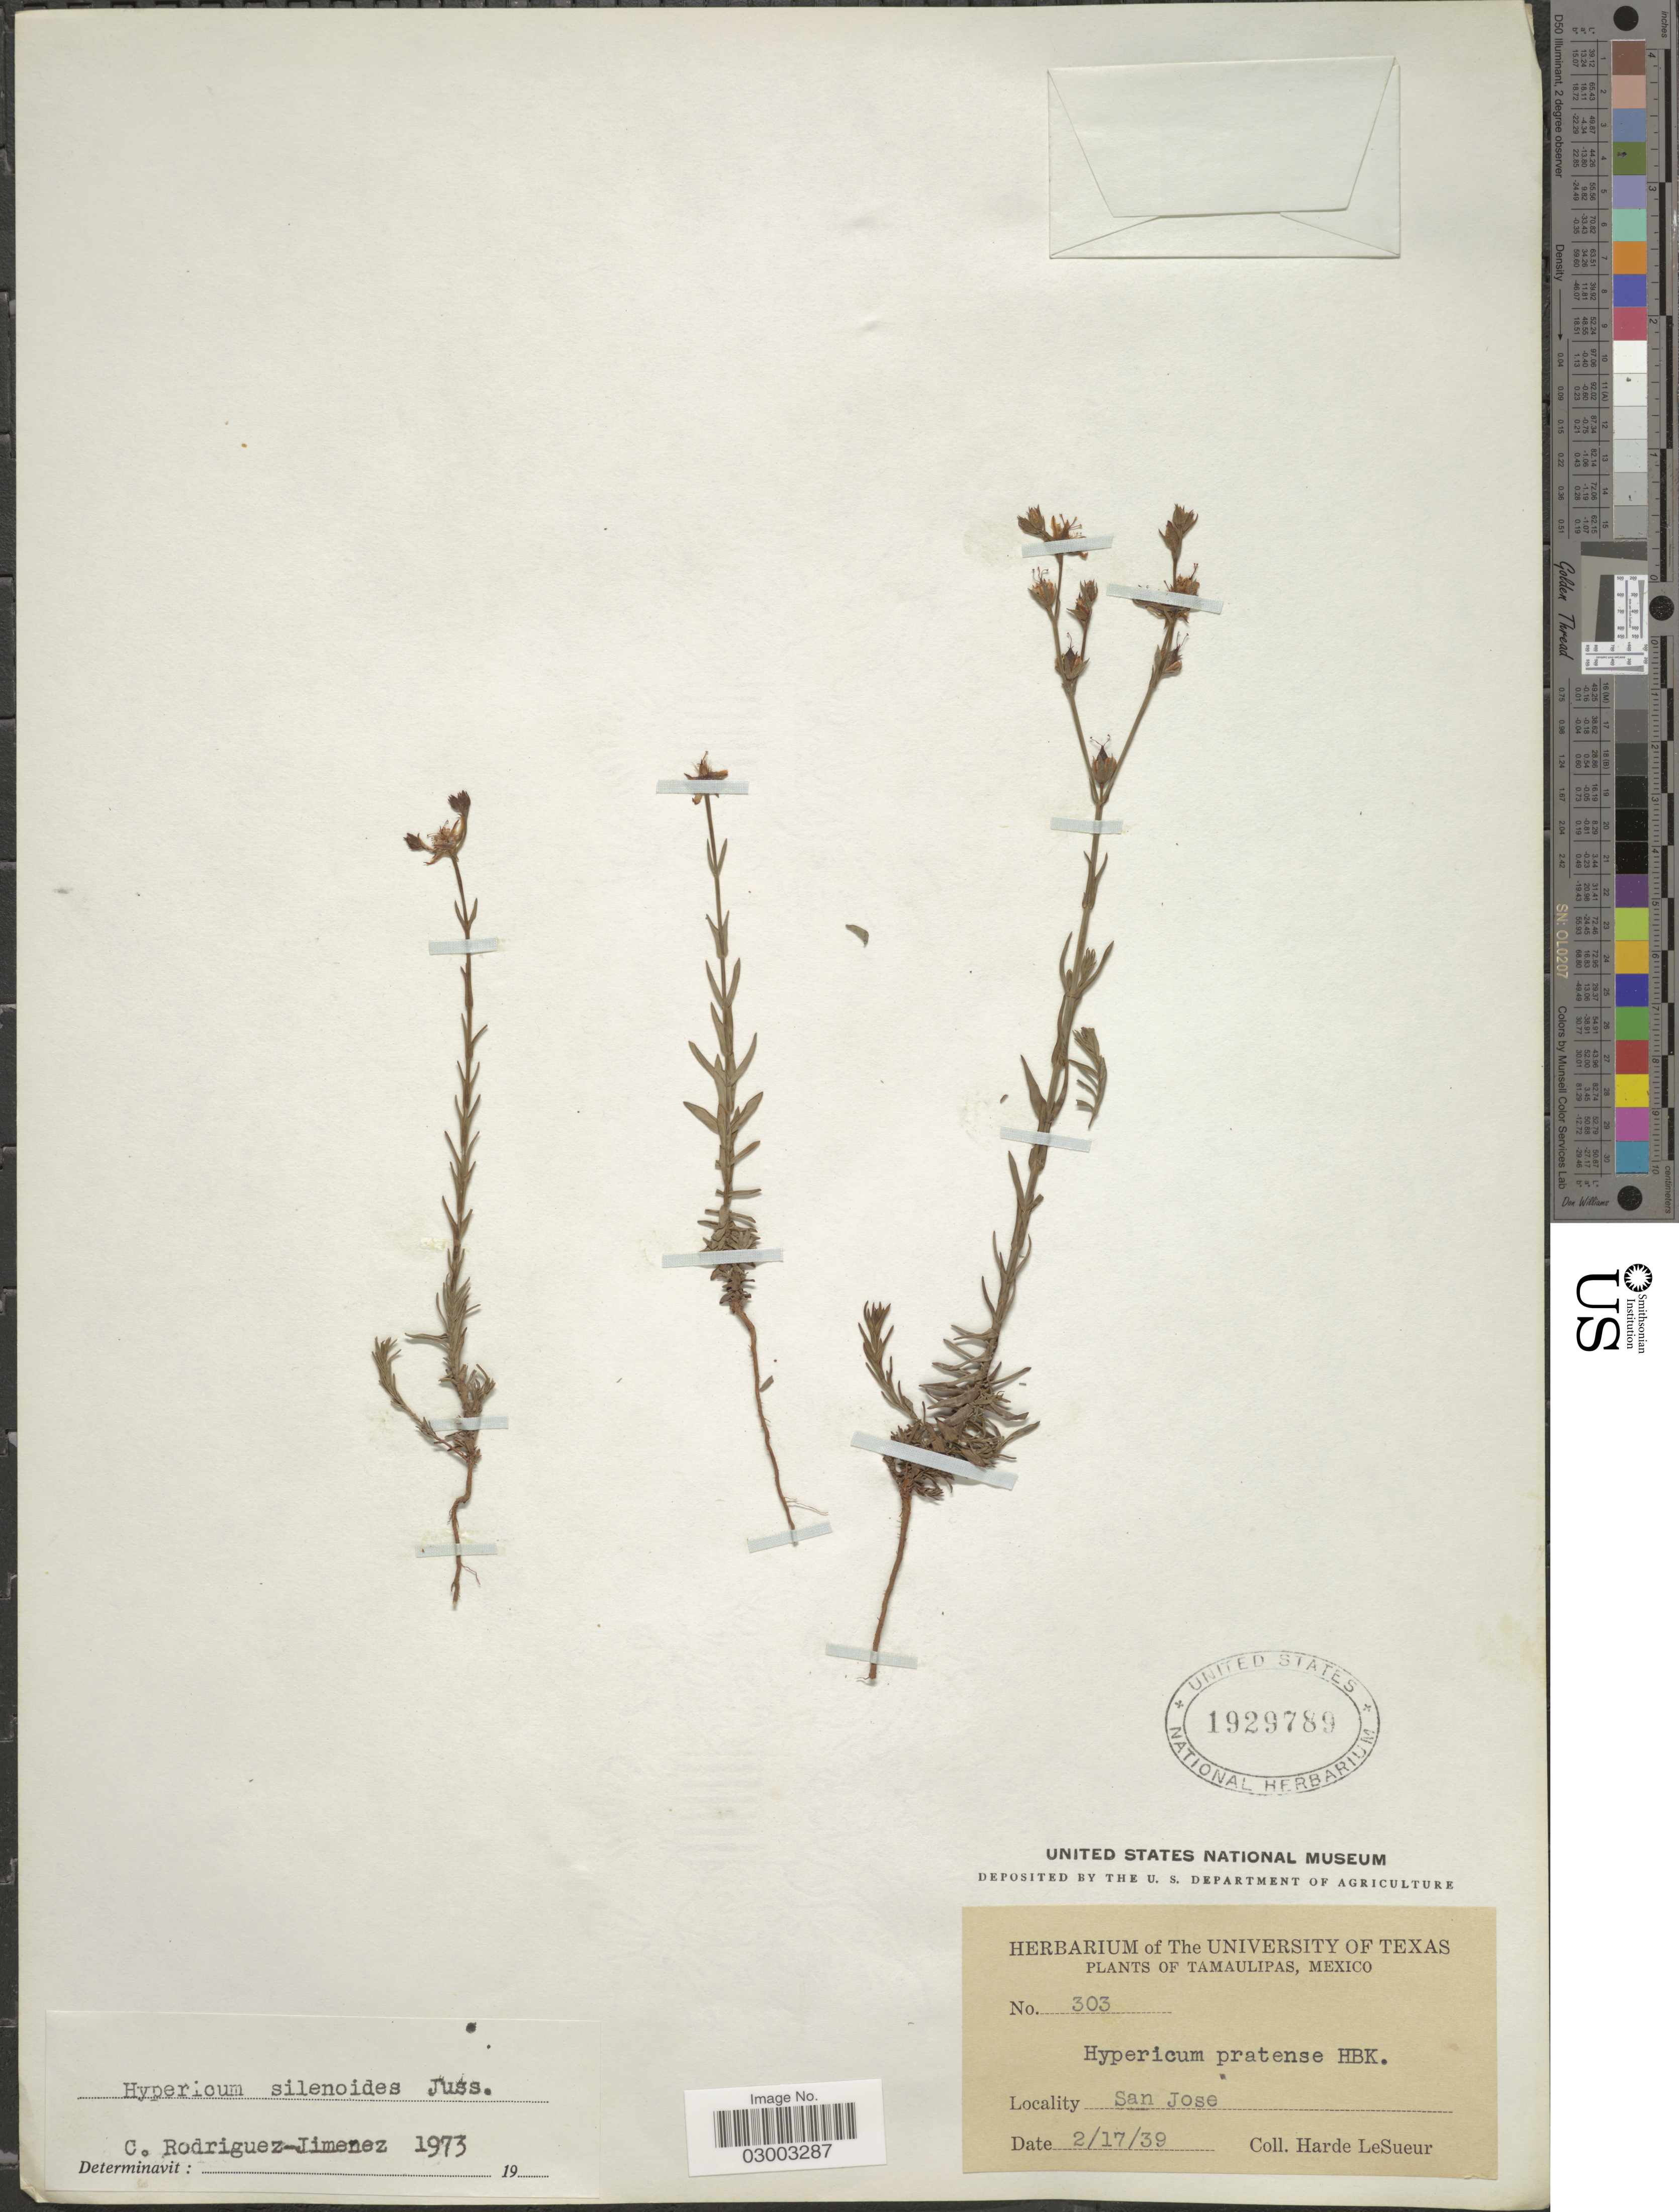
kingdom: Plantae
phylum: Tracheophyta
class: Magnoliopsida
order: Malpighiales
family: Hypericaceae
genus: Hypericum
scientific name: Hypericum pauciflorum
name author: Kunth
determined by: Adams, P. A.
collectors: H. LeSueur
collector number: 303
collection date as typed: Transcribed d/m/y: 17/2/39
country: Mexico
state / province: Tamaulipas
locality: San Jose.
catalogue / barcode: US 1929789